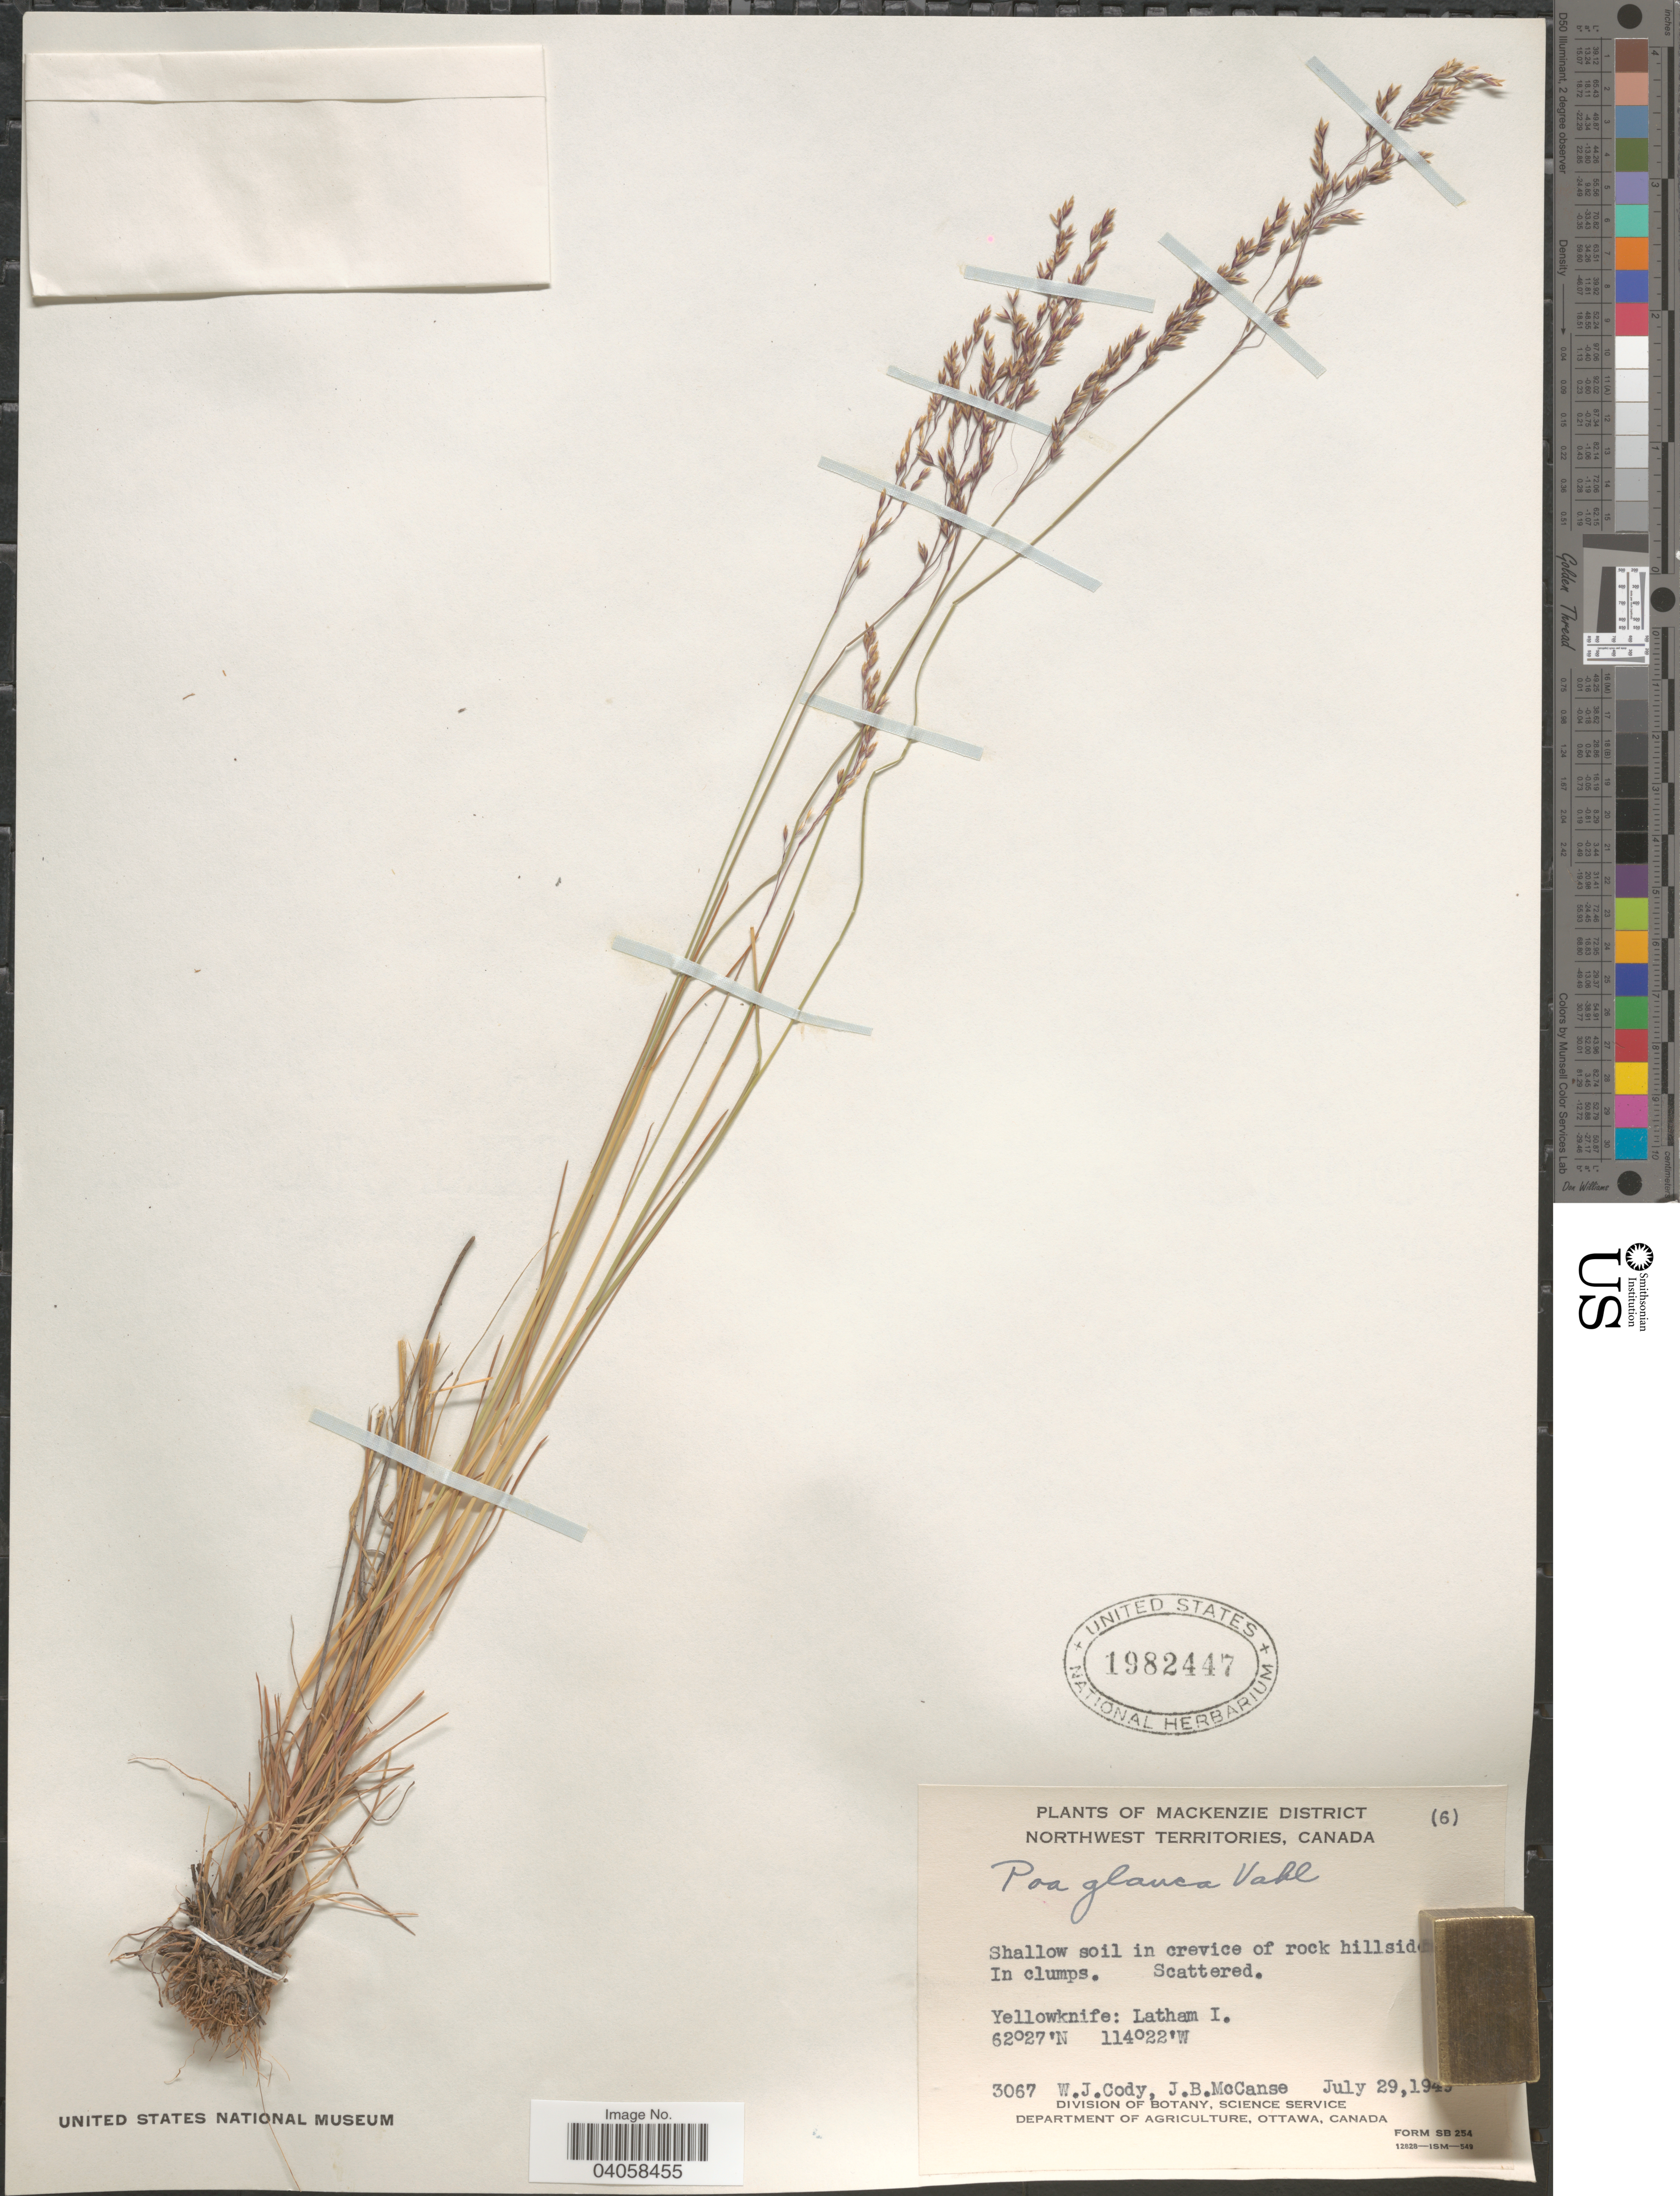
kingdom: Plantae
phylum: Tracheophyta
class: Liliopsida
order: Poales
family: Poaceae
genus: Poa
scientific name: Poa glauca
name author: Vahl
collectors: W. Cody & J. McCanse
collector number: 3067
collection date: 1949-07-29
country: Canada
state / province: Northwest Territories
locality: Mackenzie District. Yellowknife: Latham I.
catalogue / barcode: US 1982447